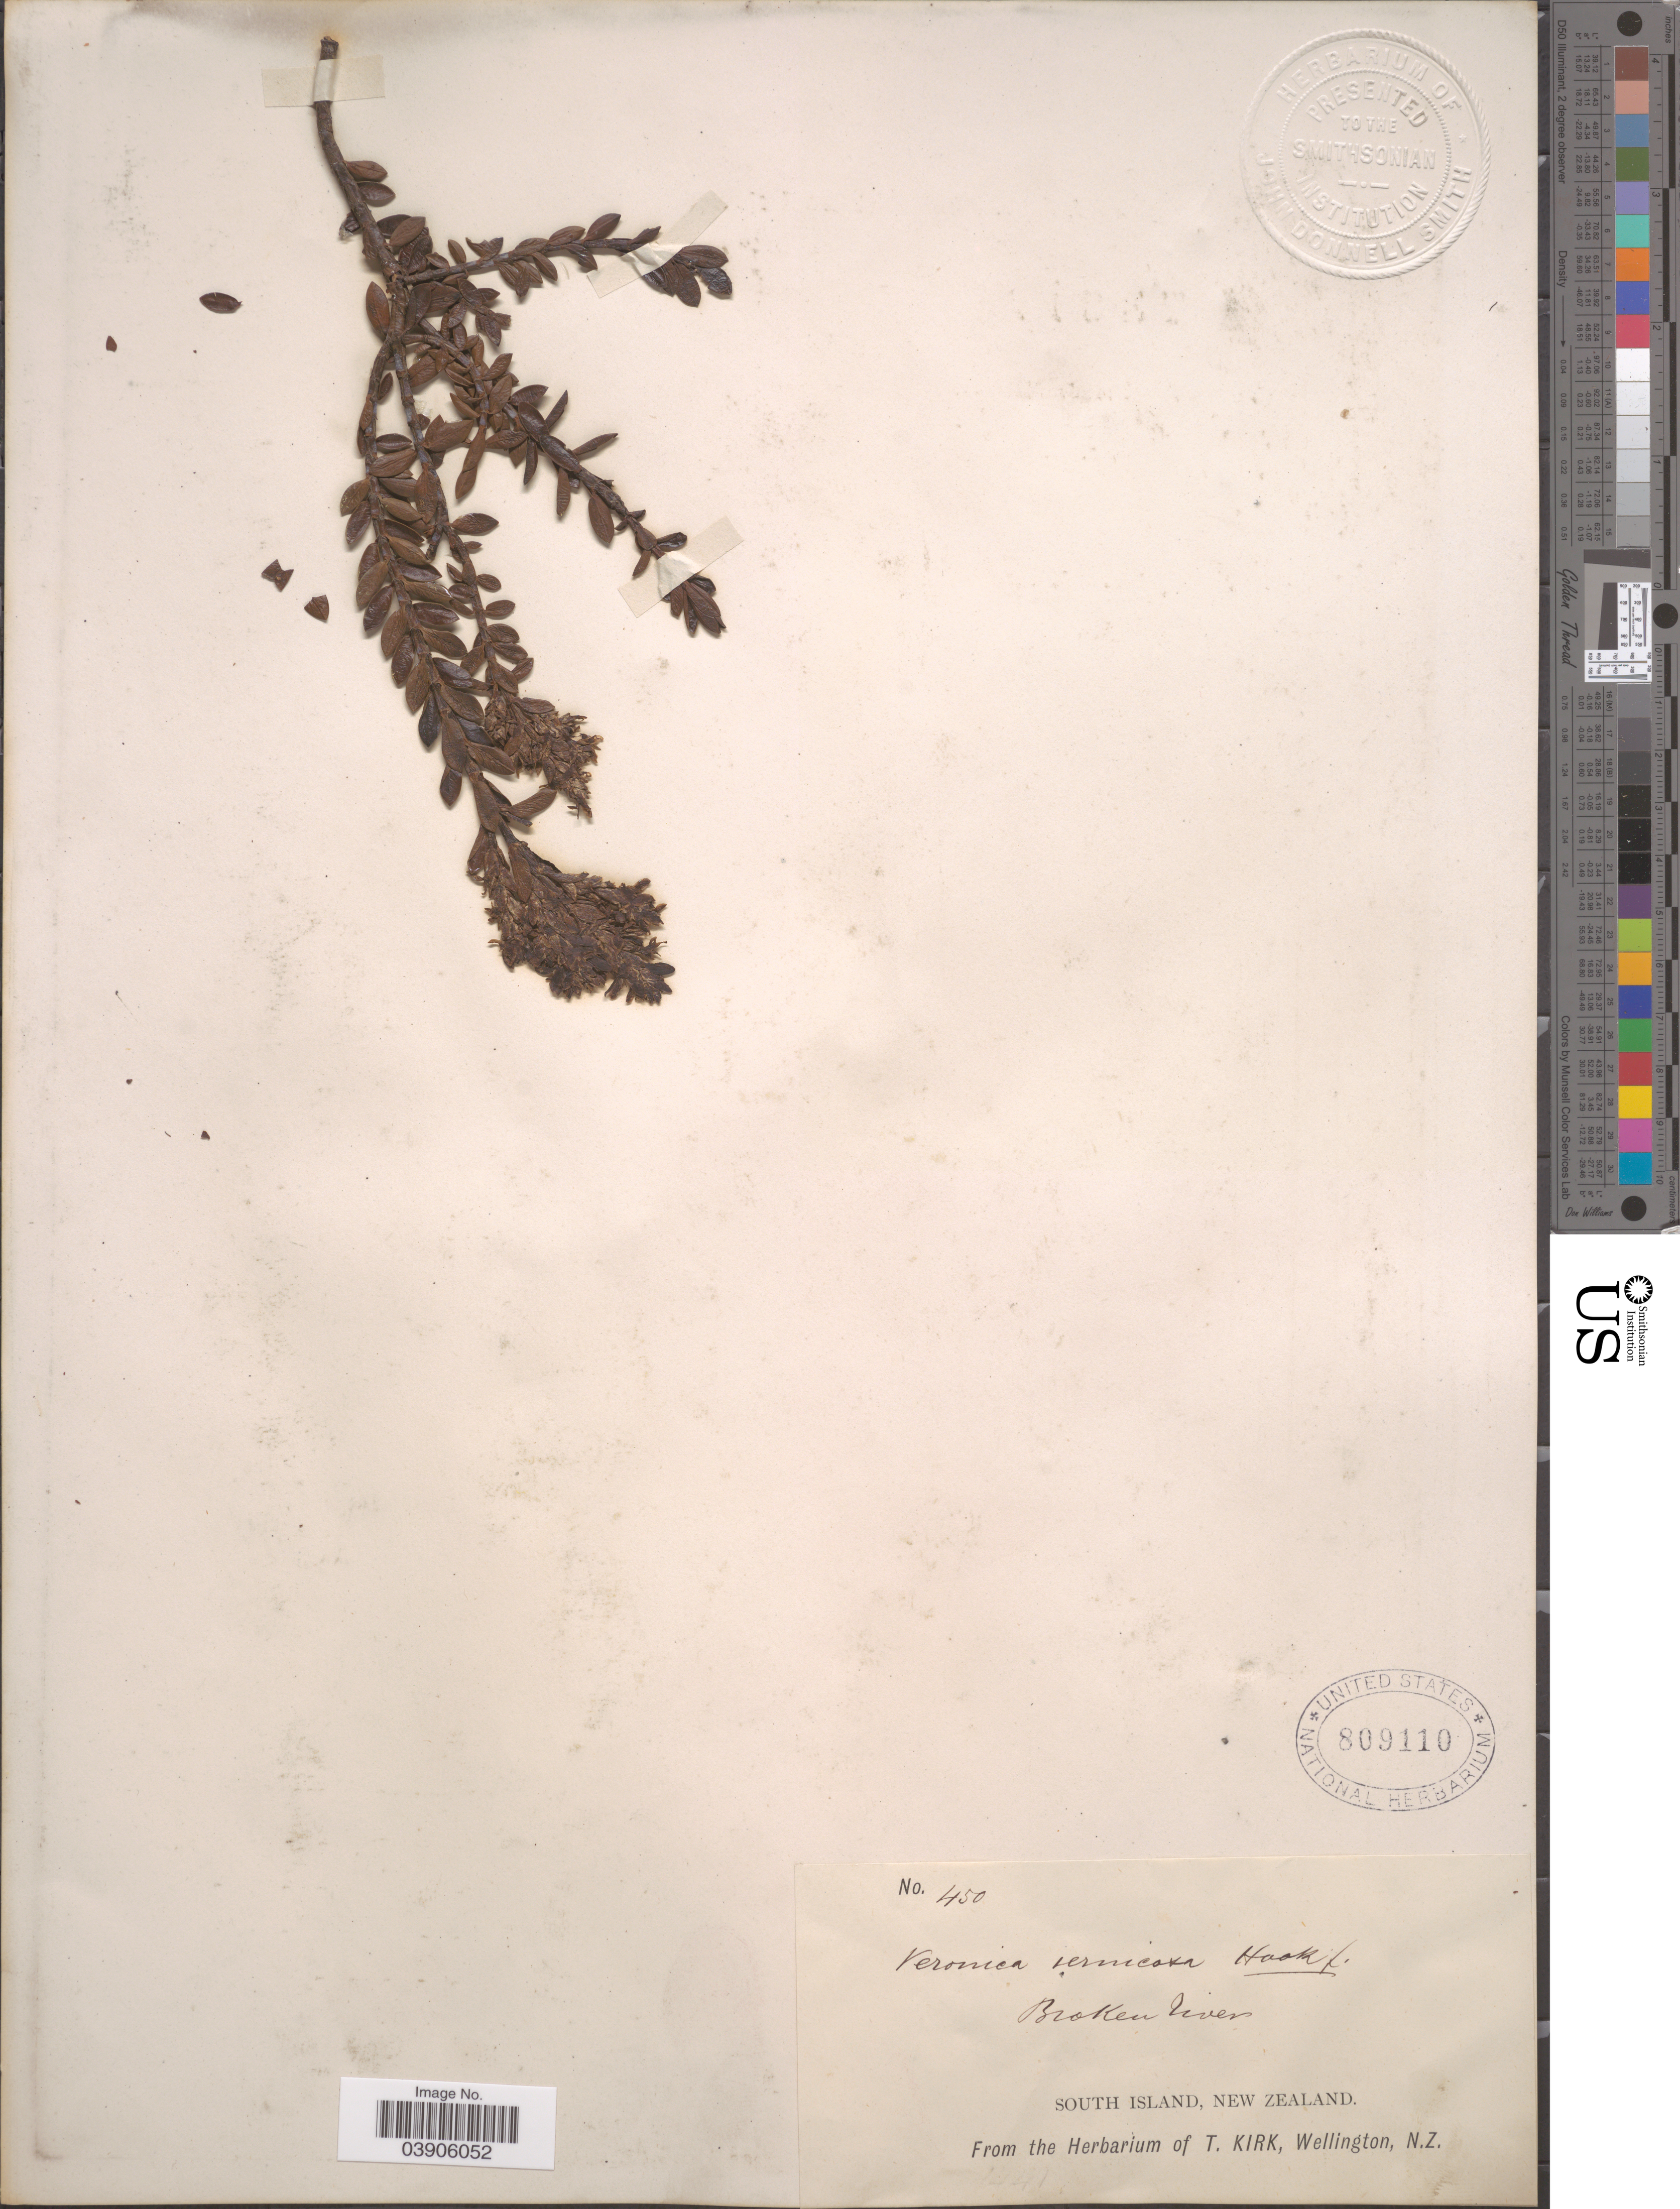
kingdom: Plantae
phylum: Tracheophyta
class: Magnoliopsida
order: Lamiales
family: Plantaginaceae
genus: Hebe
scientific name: Hebe vernicosa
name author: (Hook. f.) Cockayne & Allan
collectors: ex herb. T. Kirk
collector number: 450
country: New Zealand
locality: Broken river. South Island.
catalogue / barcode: US 809110